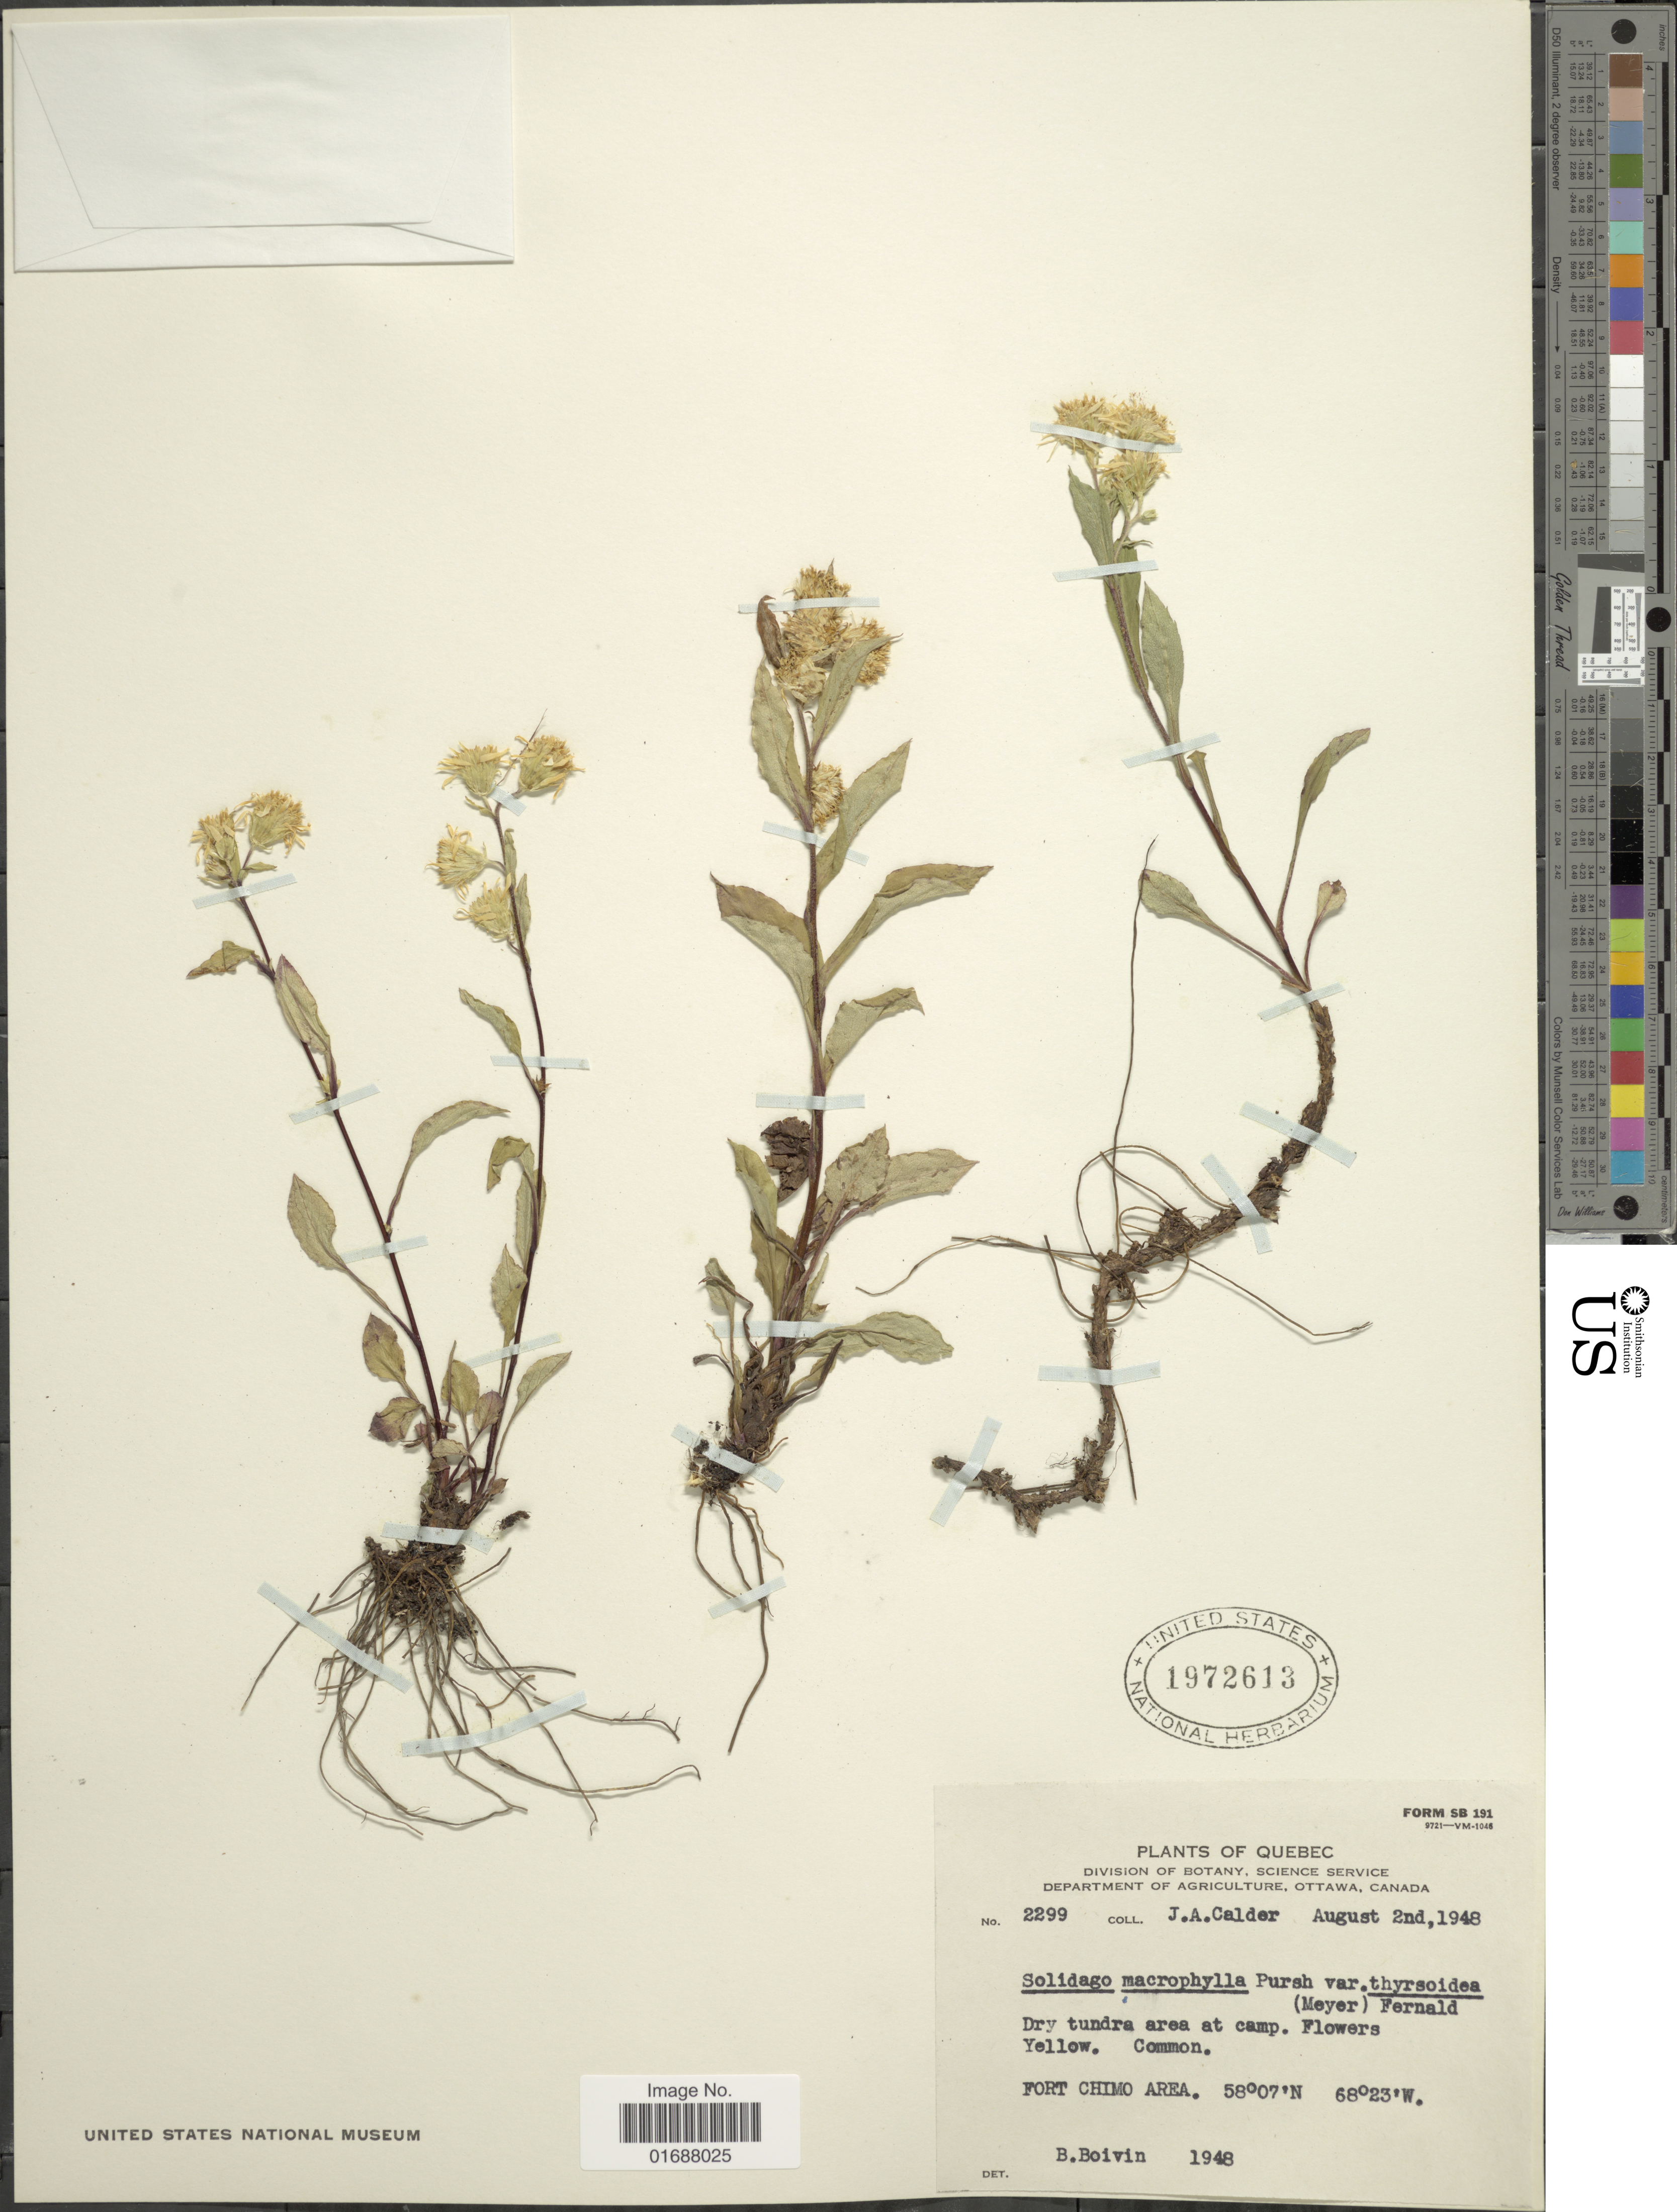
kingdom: Plantae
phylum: Tracheophyta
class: Magnoliopsida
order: Asterales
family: Asteraceae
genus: Solidago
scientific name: Solidago macrophylla var. thyrsoidea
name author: (E. Mey.) Fernald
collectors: J. A. Calder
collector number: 2299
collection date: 1948-08-02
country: Canada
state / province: Quebec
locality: Fort Chimo Area.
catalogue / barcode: US 1972613